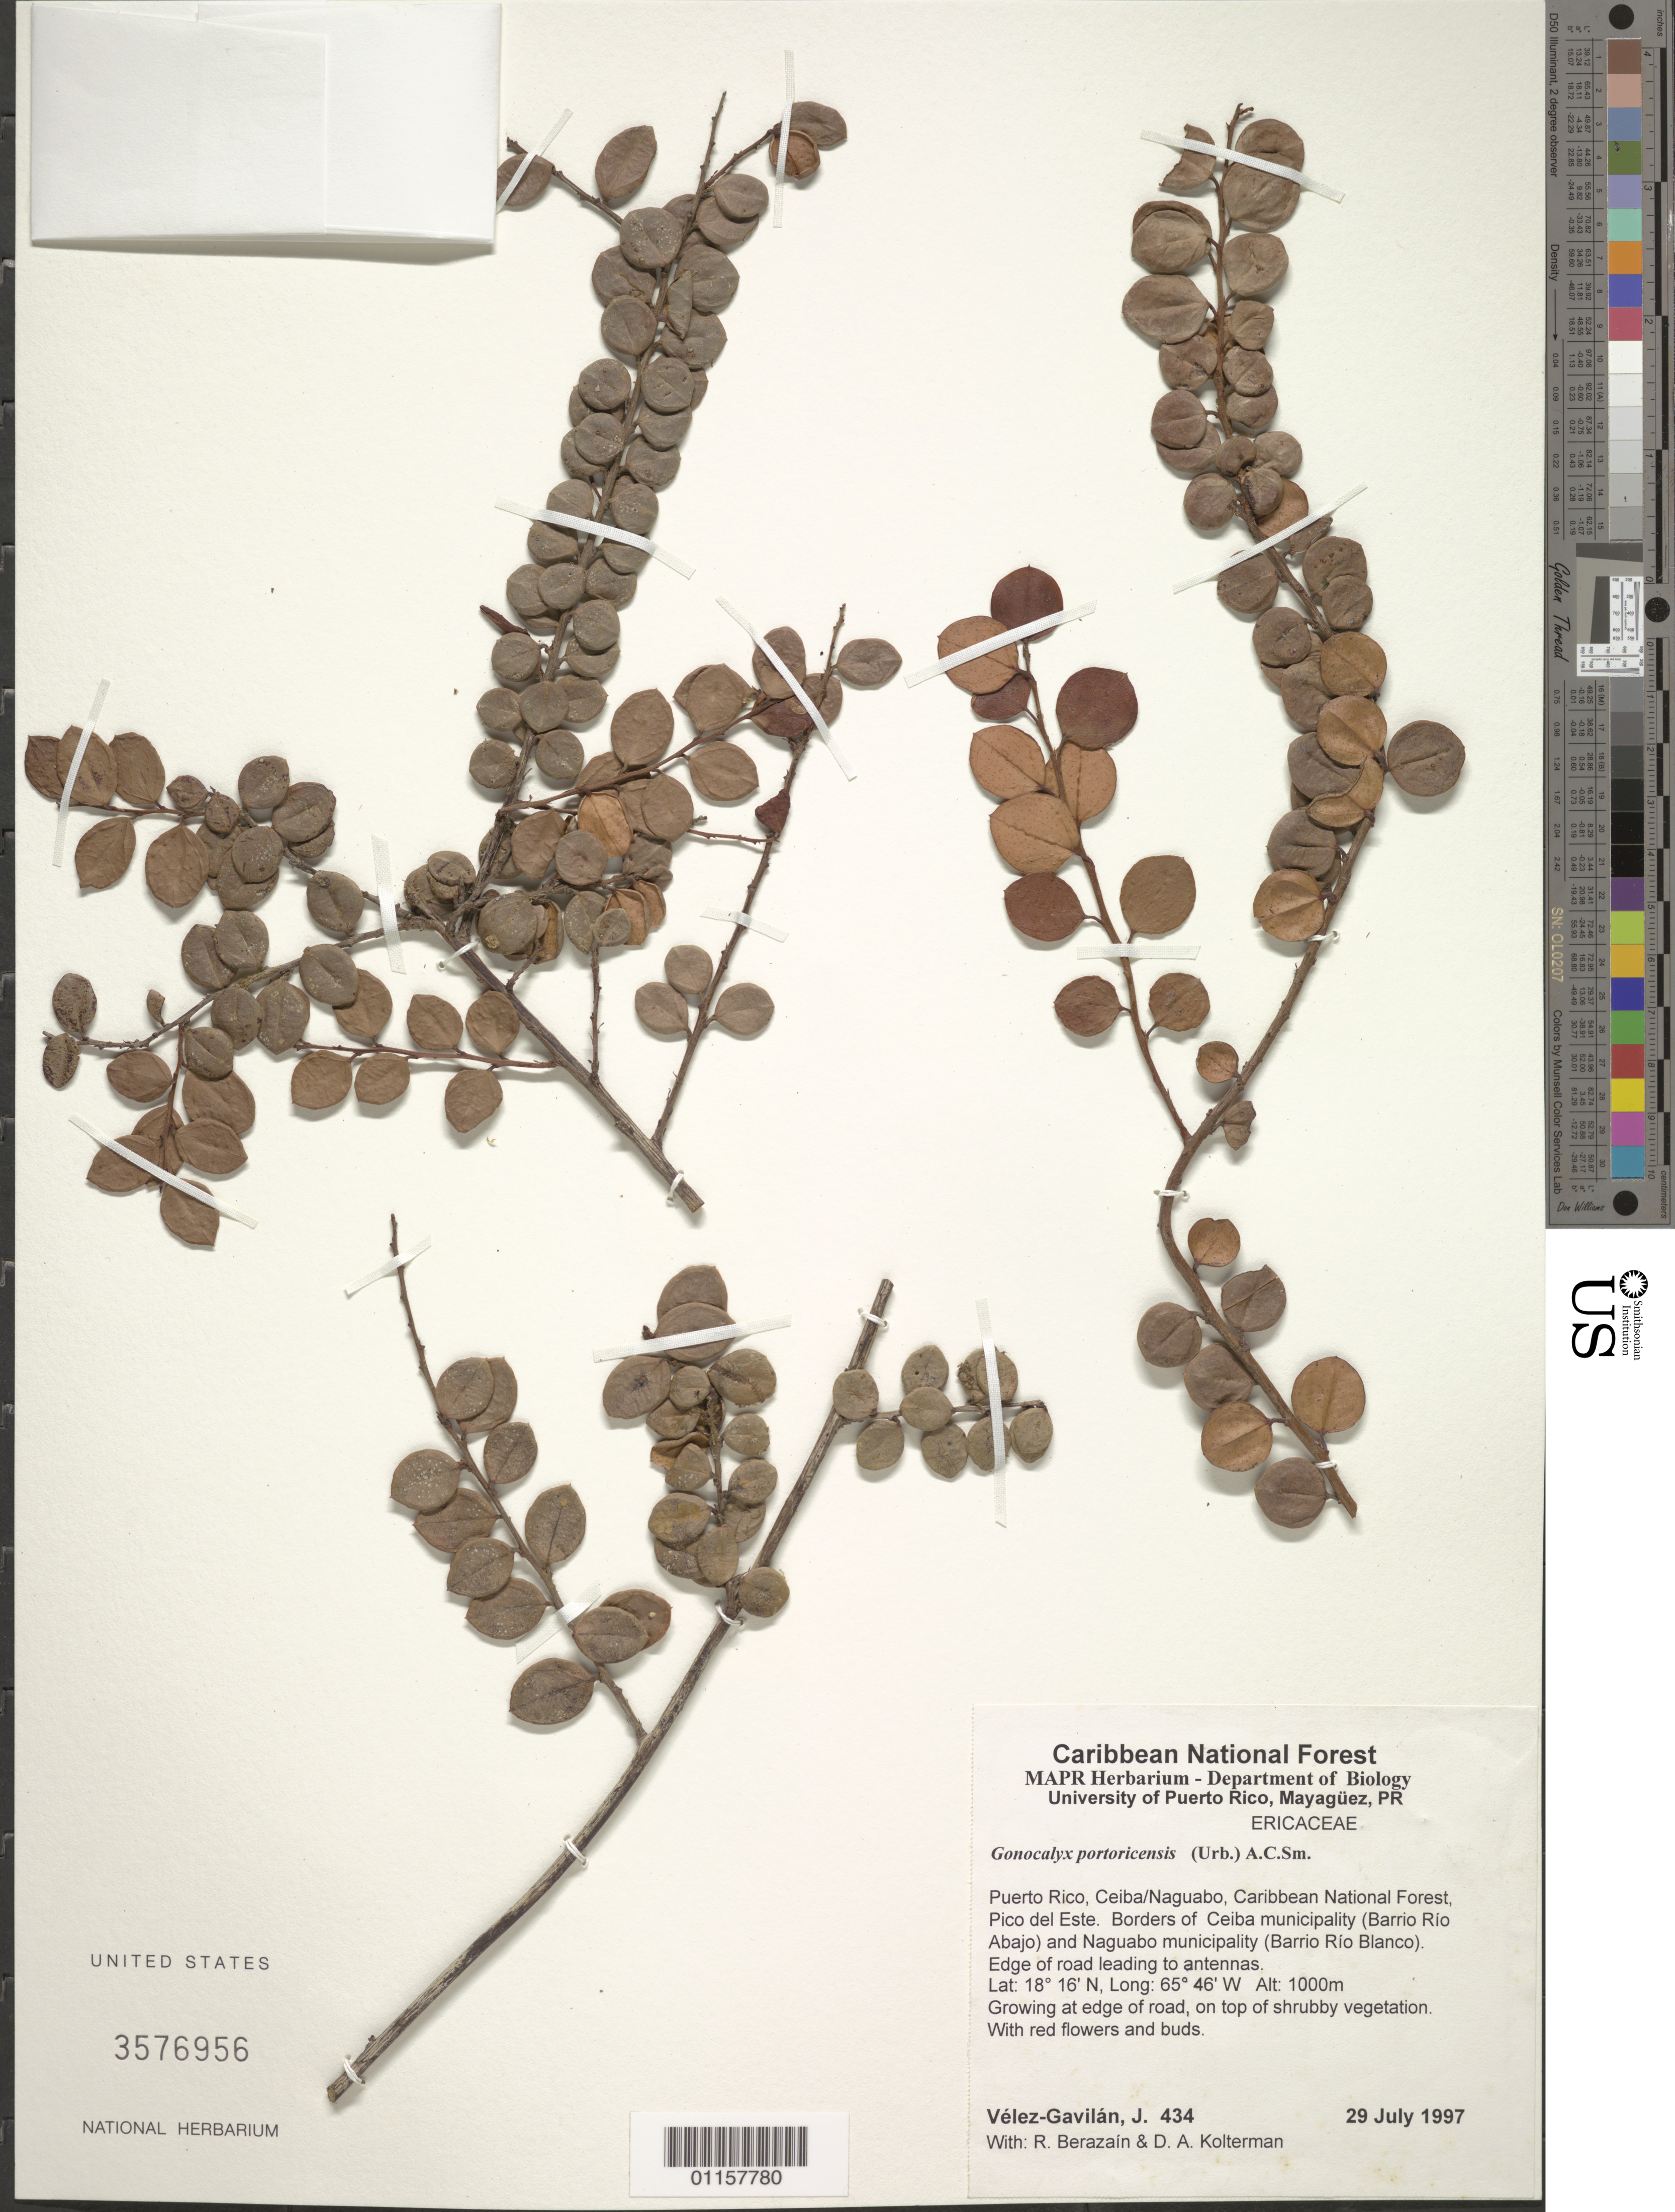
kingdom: Plantae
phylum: Tracheophyta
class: Magnoliopsida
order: Ericales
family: Ericaceae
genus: Gonocalyx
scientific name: Gonocalyx portoricensis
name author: (Urb.) A.C. Sm.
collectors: J. Vélez-Gavilán, R. Berazaín & D. Kolterman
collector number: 434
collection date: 1997-07-29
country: Puerto Rico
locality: Ceiba/Naguabo, Caribbean National Forest, Pico del Este. Borders of Ceiba municipality (Barrio Río Abajo) and Naguabo municipality (Barrio Río Blanco).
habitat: Growing at edge of road, on top of shrubby vegetation.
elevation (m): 1000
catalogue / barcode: US 3576956